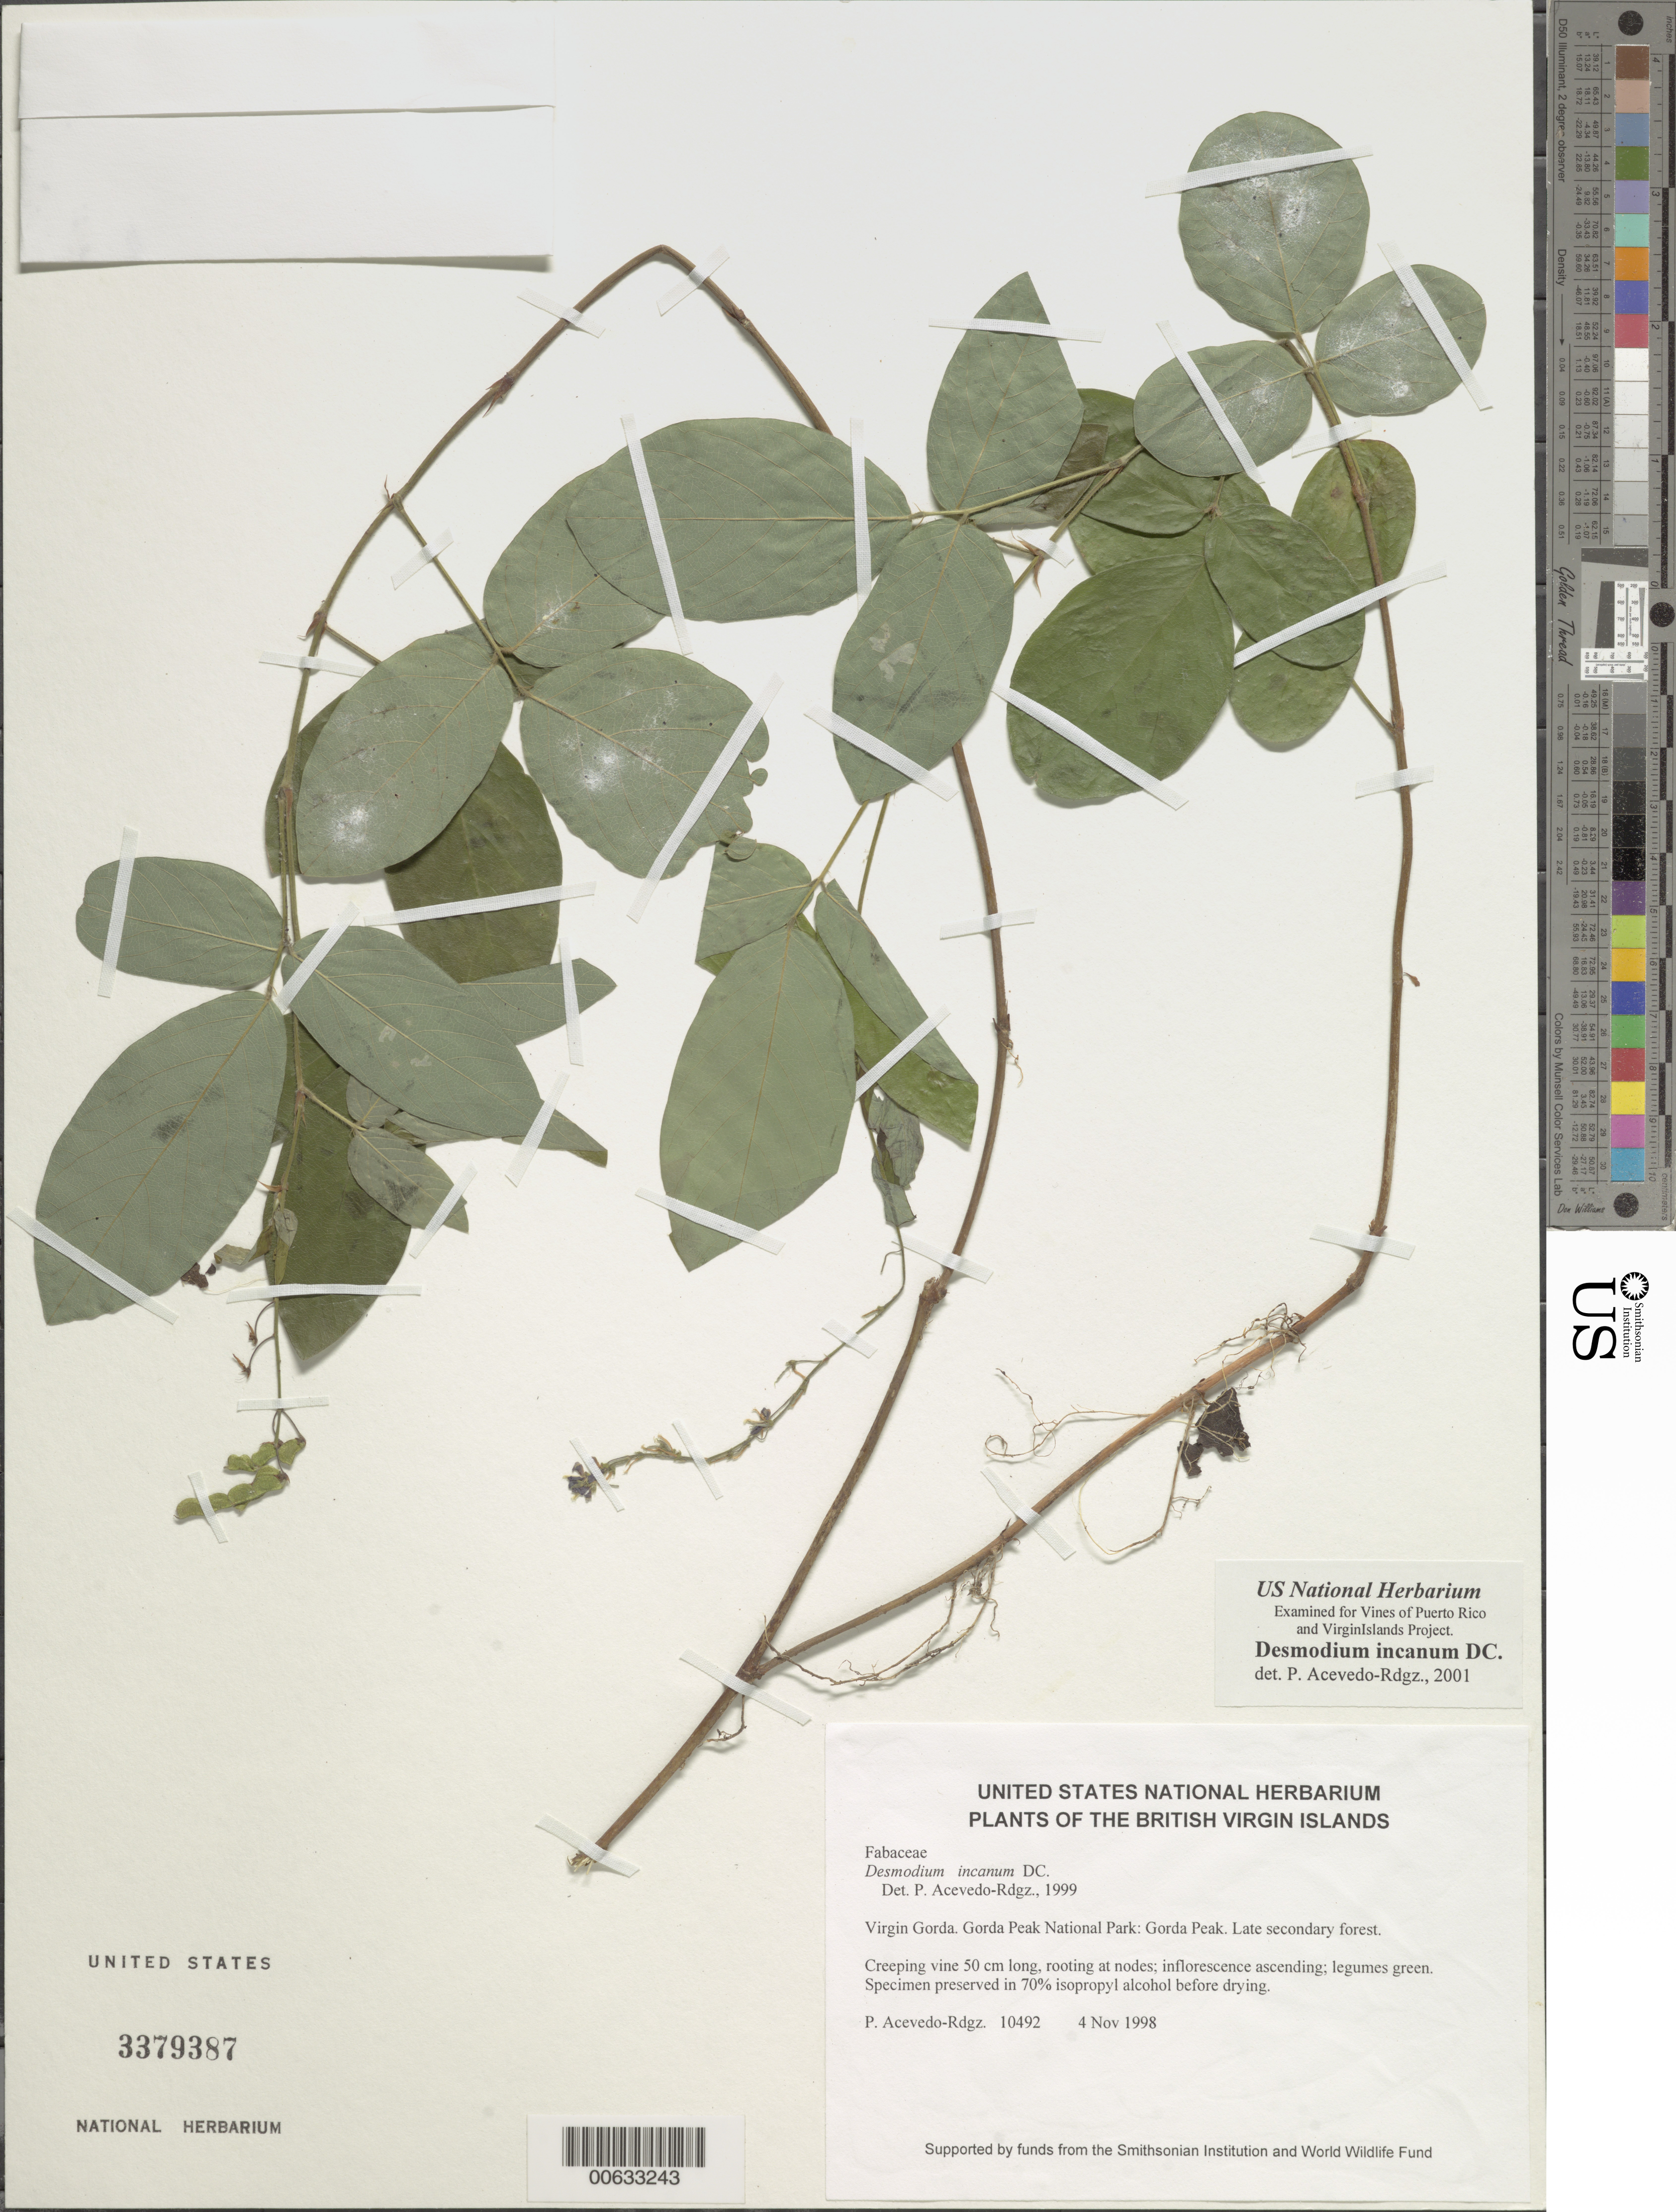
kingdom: Plantae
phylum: Tracheophyta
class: Magnoliopsida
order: Fabales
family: Fabaceae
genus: Desmodium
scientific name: Desmodium incanum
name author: (Sw.) DC.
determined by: Acevedo-Rodríguez, P., (BOT), Smithsonian Institution - National Museum of Natural History (UNITED STATES)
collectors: P. Acevedo-Rodr.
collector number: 10492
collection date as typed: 04 Nov 1998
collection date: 1998-11-04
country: British Virgin Islands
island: Virgin Gorda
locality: Gorda Peak National Park: Gorda Peak.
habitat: Late secondary forest.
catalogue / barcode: US 3379387